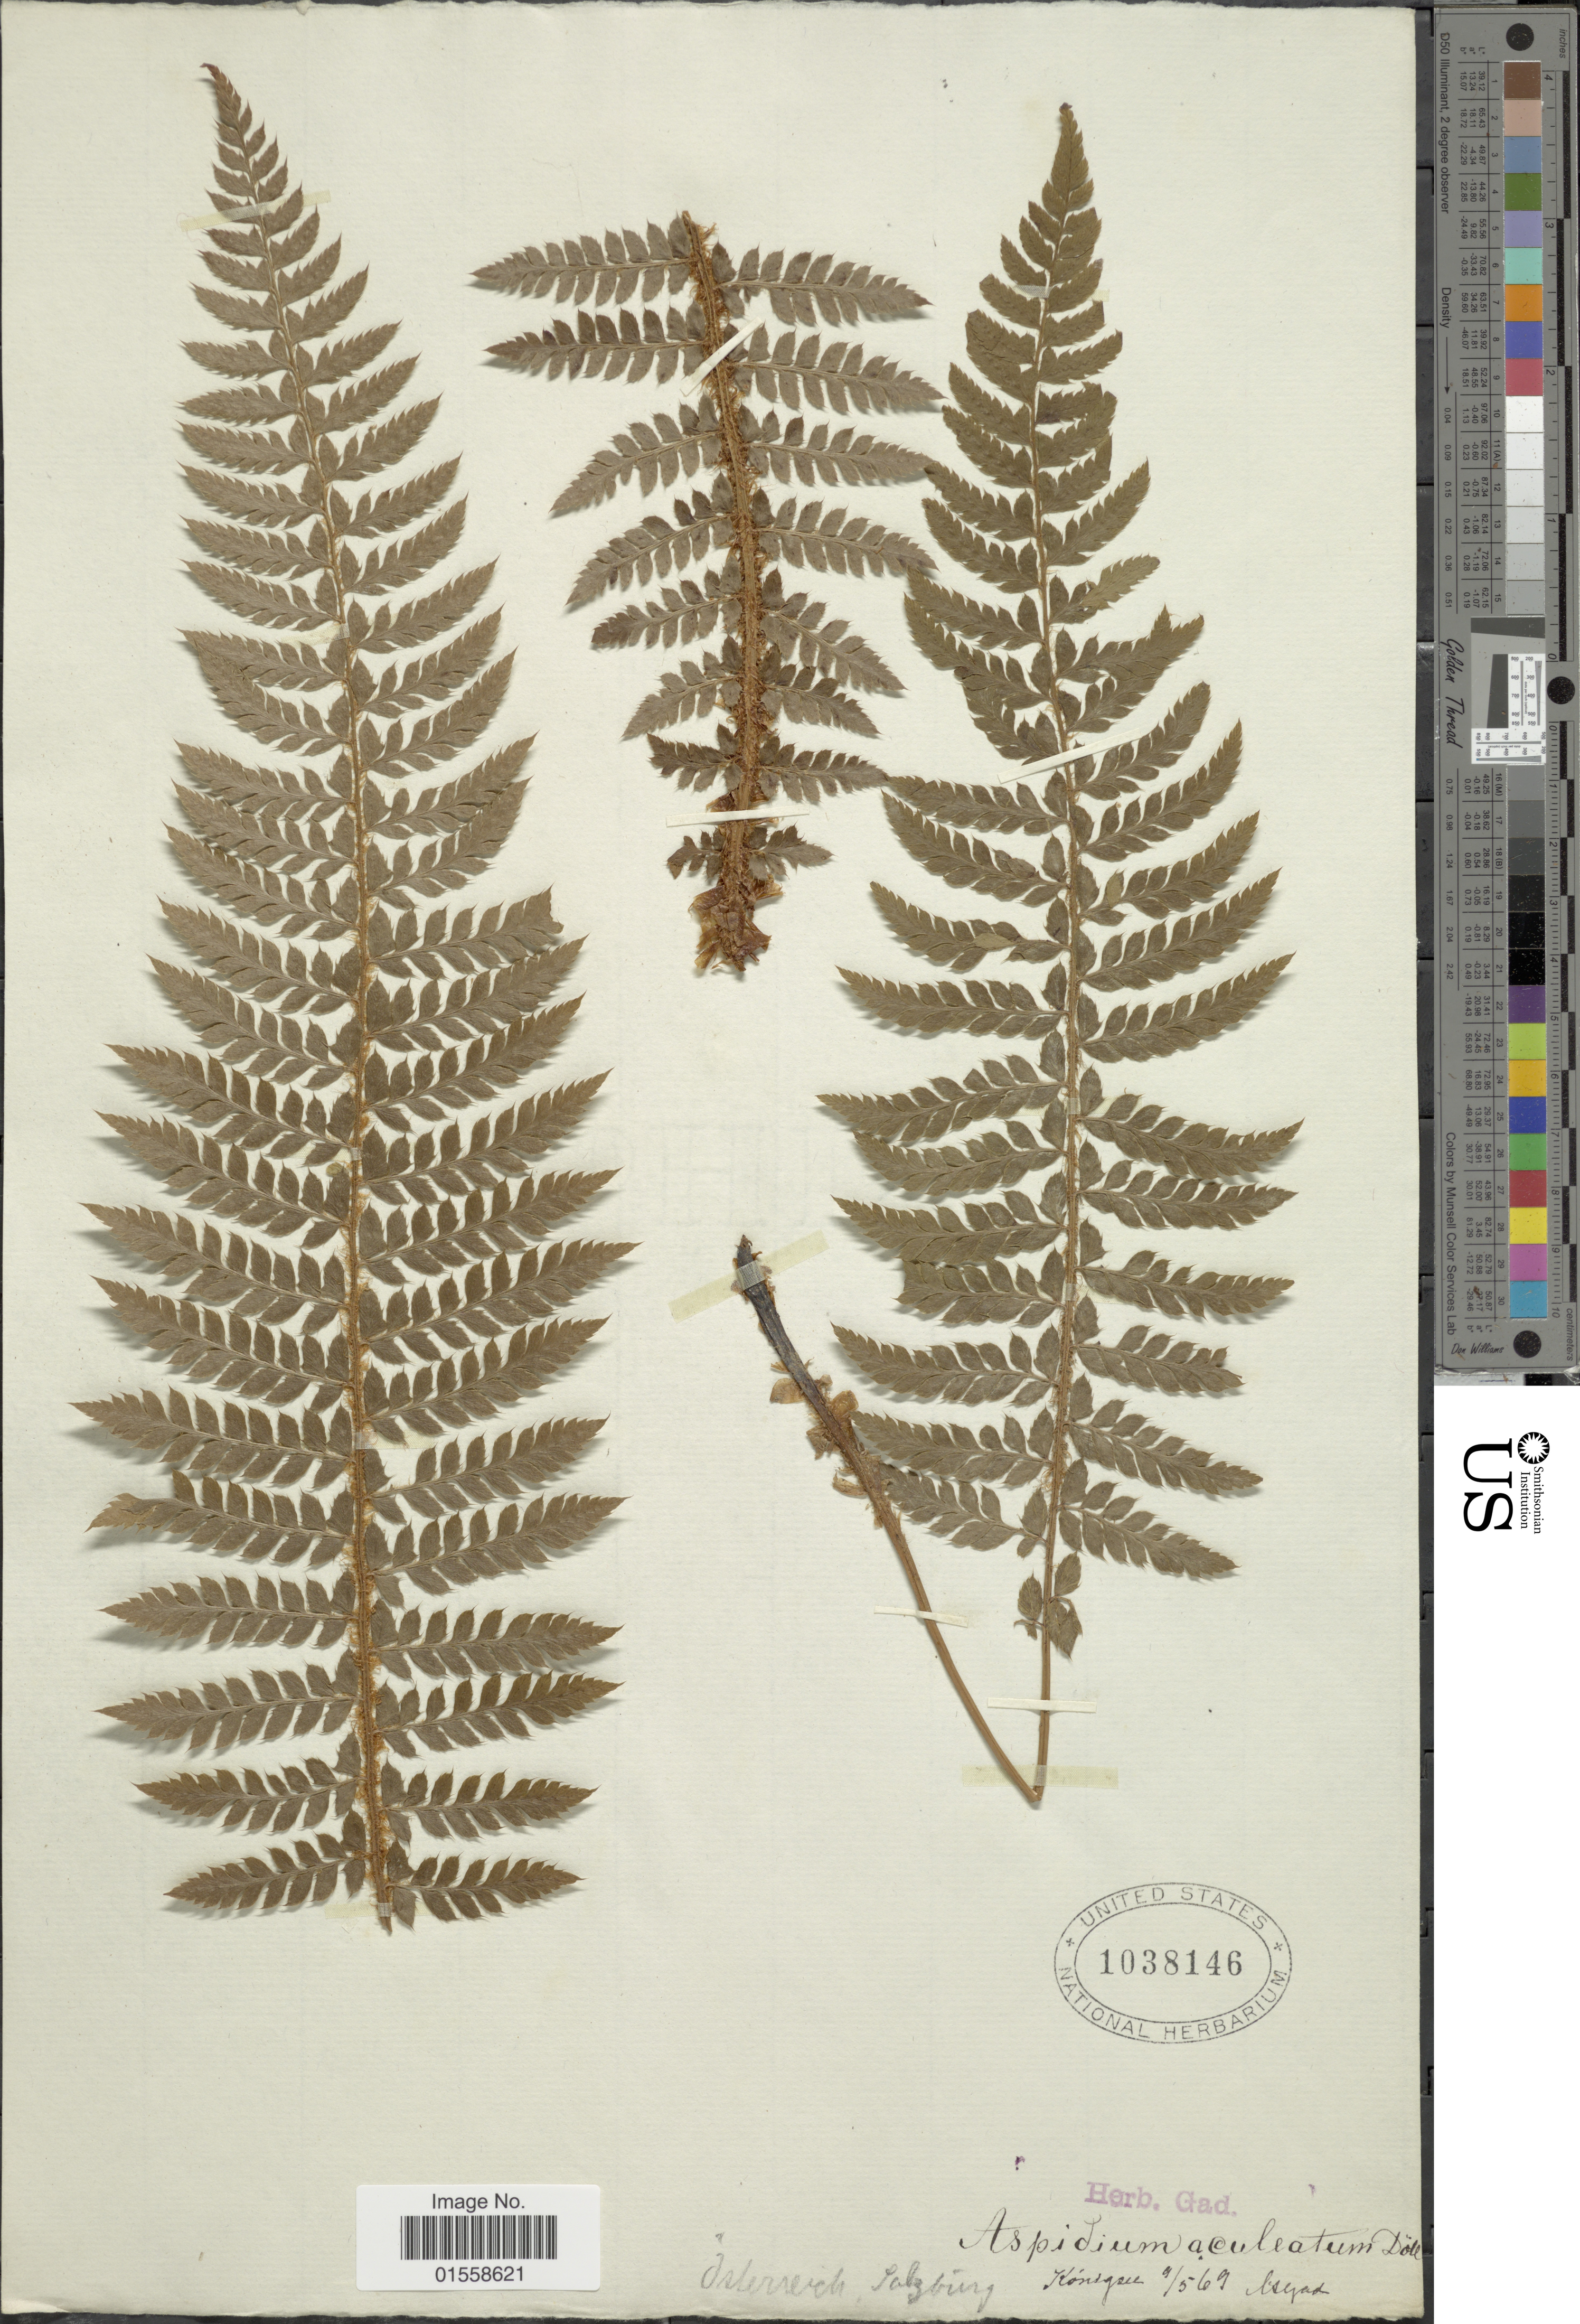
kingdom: Plantae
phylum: Tracheophyta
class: Polypodiopsida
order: Polypodiales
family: Dryopteridaceae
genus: Polystichum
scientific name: Polystichum aculeatum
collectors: C. Gad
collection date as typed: Transcribed d/m/y: 9/5/69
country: Austria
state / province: Salzburg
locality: Osttereich, Salzburg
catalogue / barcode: US 1038146